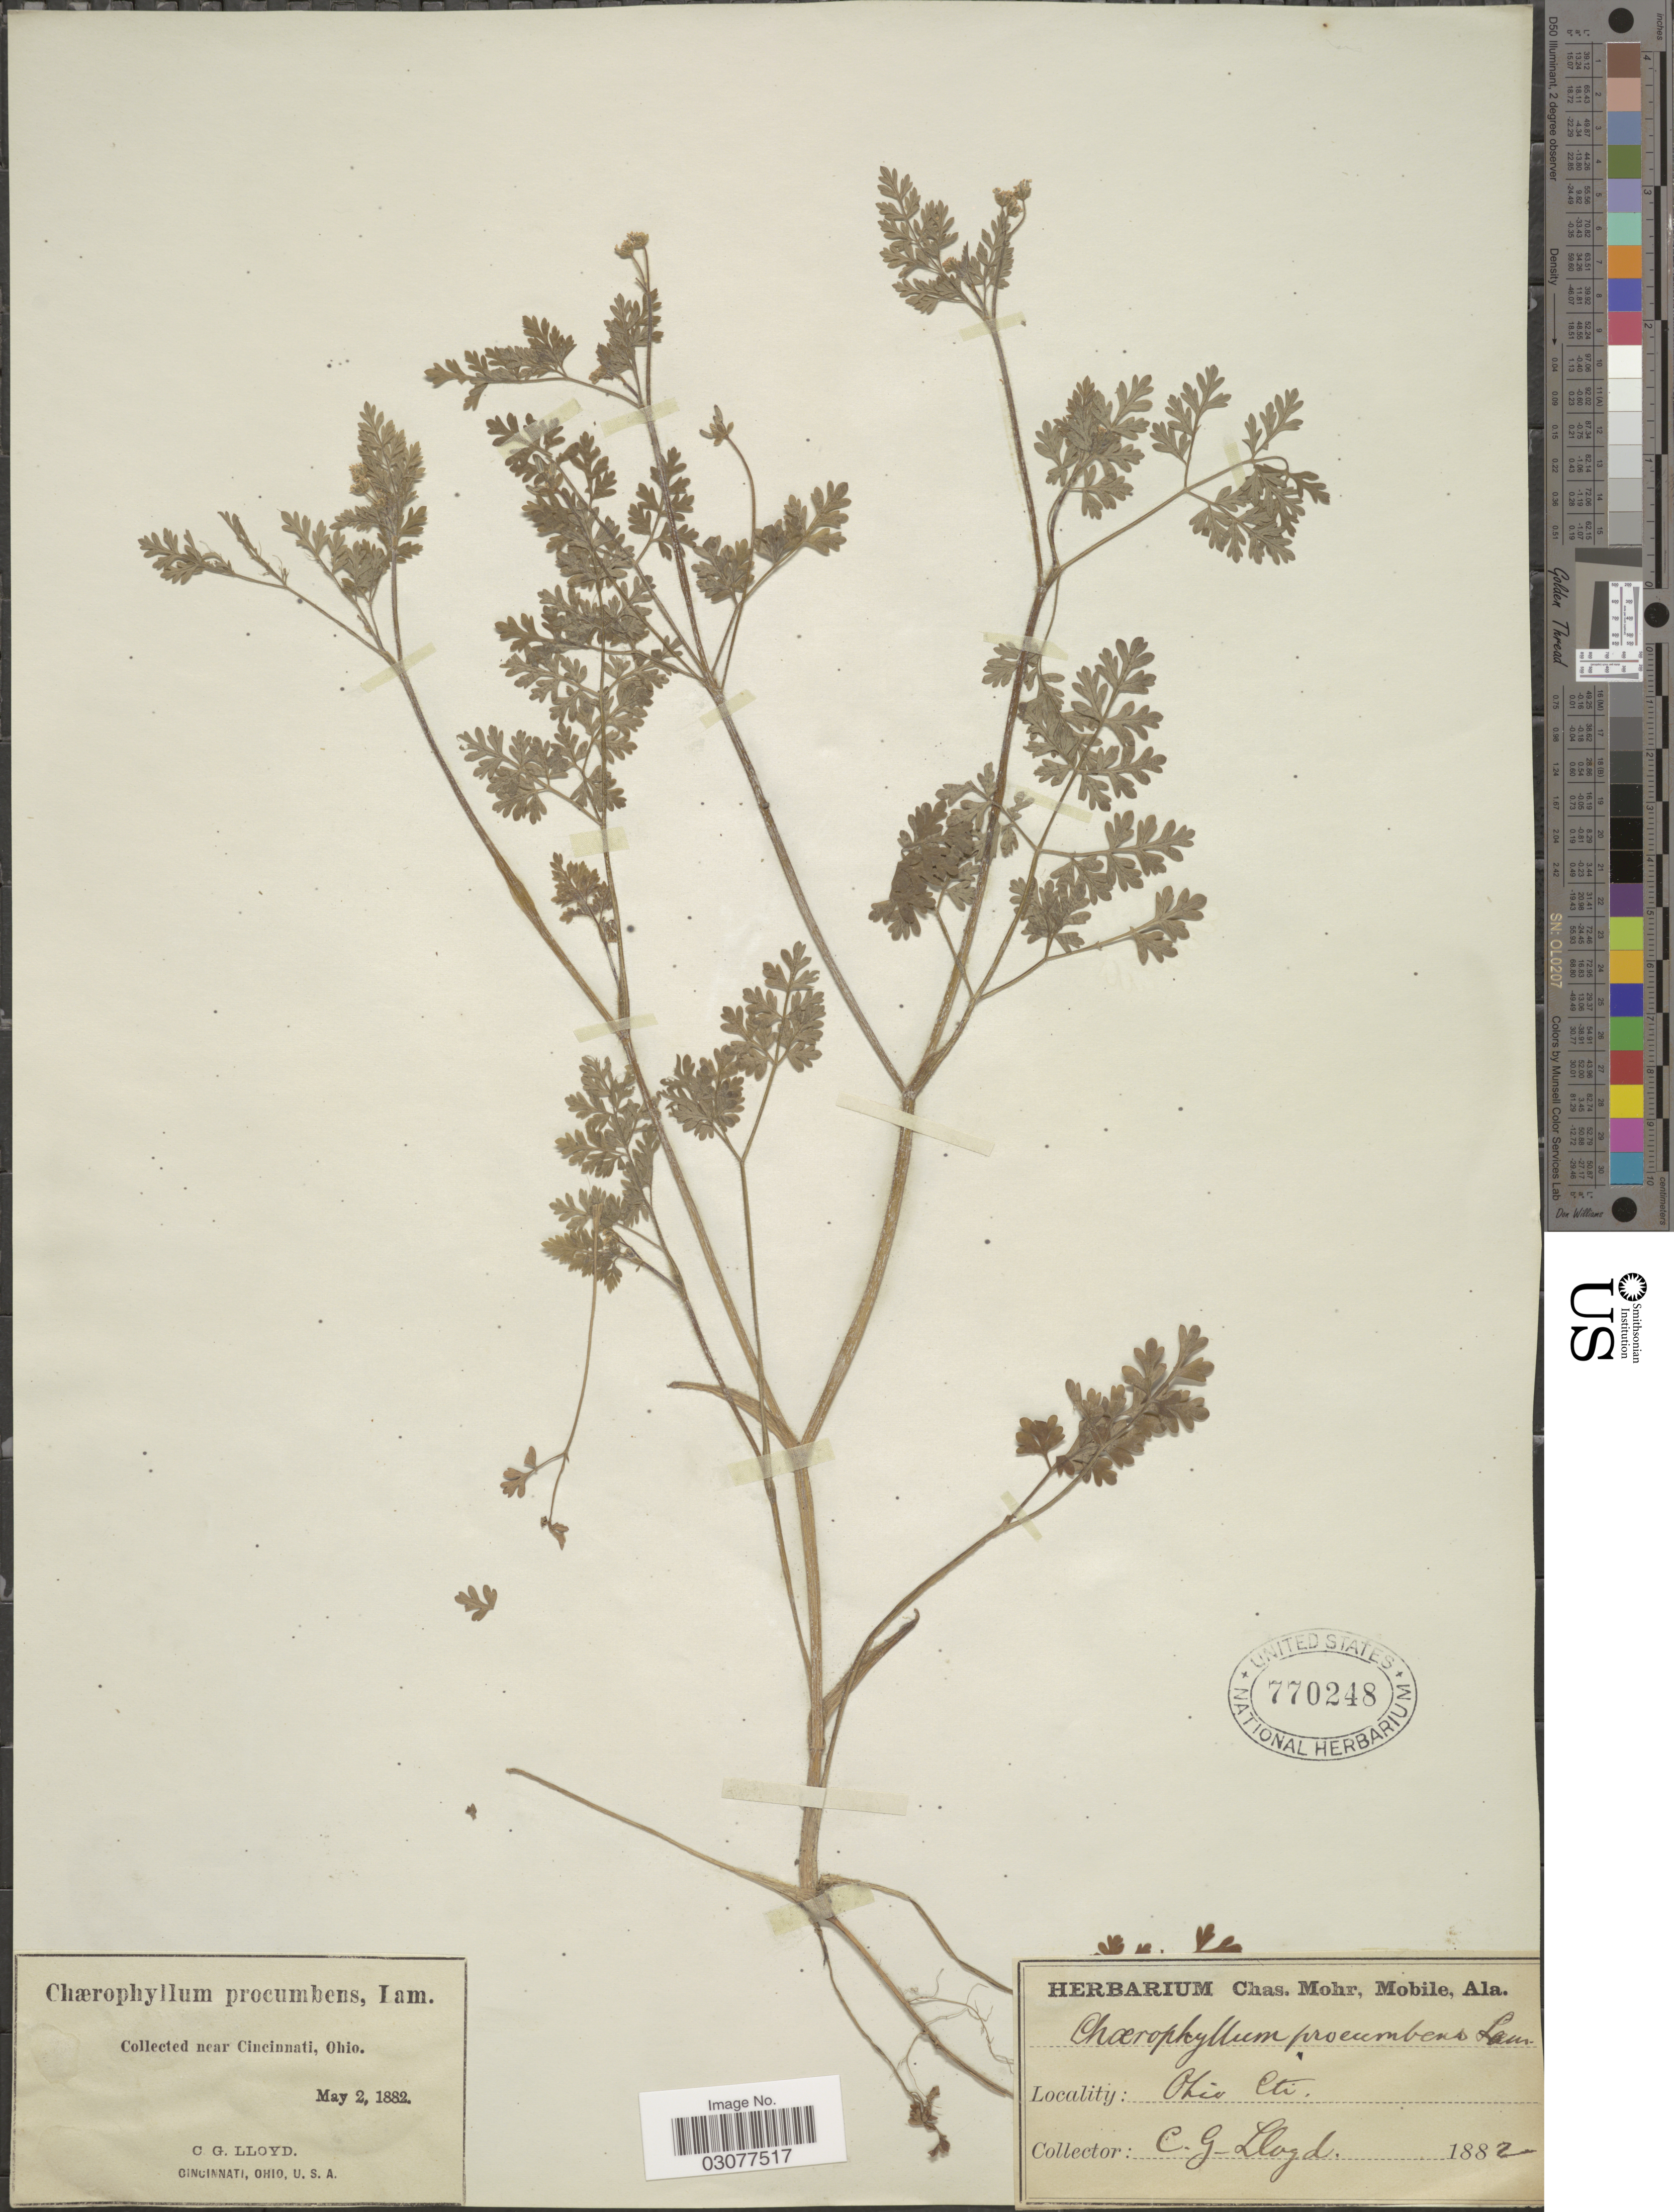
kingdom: Plantae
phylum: Tracheophyta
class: Magnoliopsida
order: Apiales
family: Apiaceae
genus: Chaerophyllum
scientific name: Chaerophyllum procumbens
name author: (L.) Crantz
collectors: C. G. Lloyd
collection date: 1882-05-02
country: United States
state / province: Ohio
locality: Cincinnati, Ohio.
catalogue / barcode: US 770248